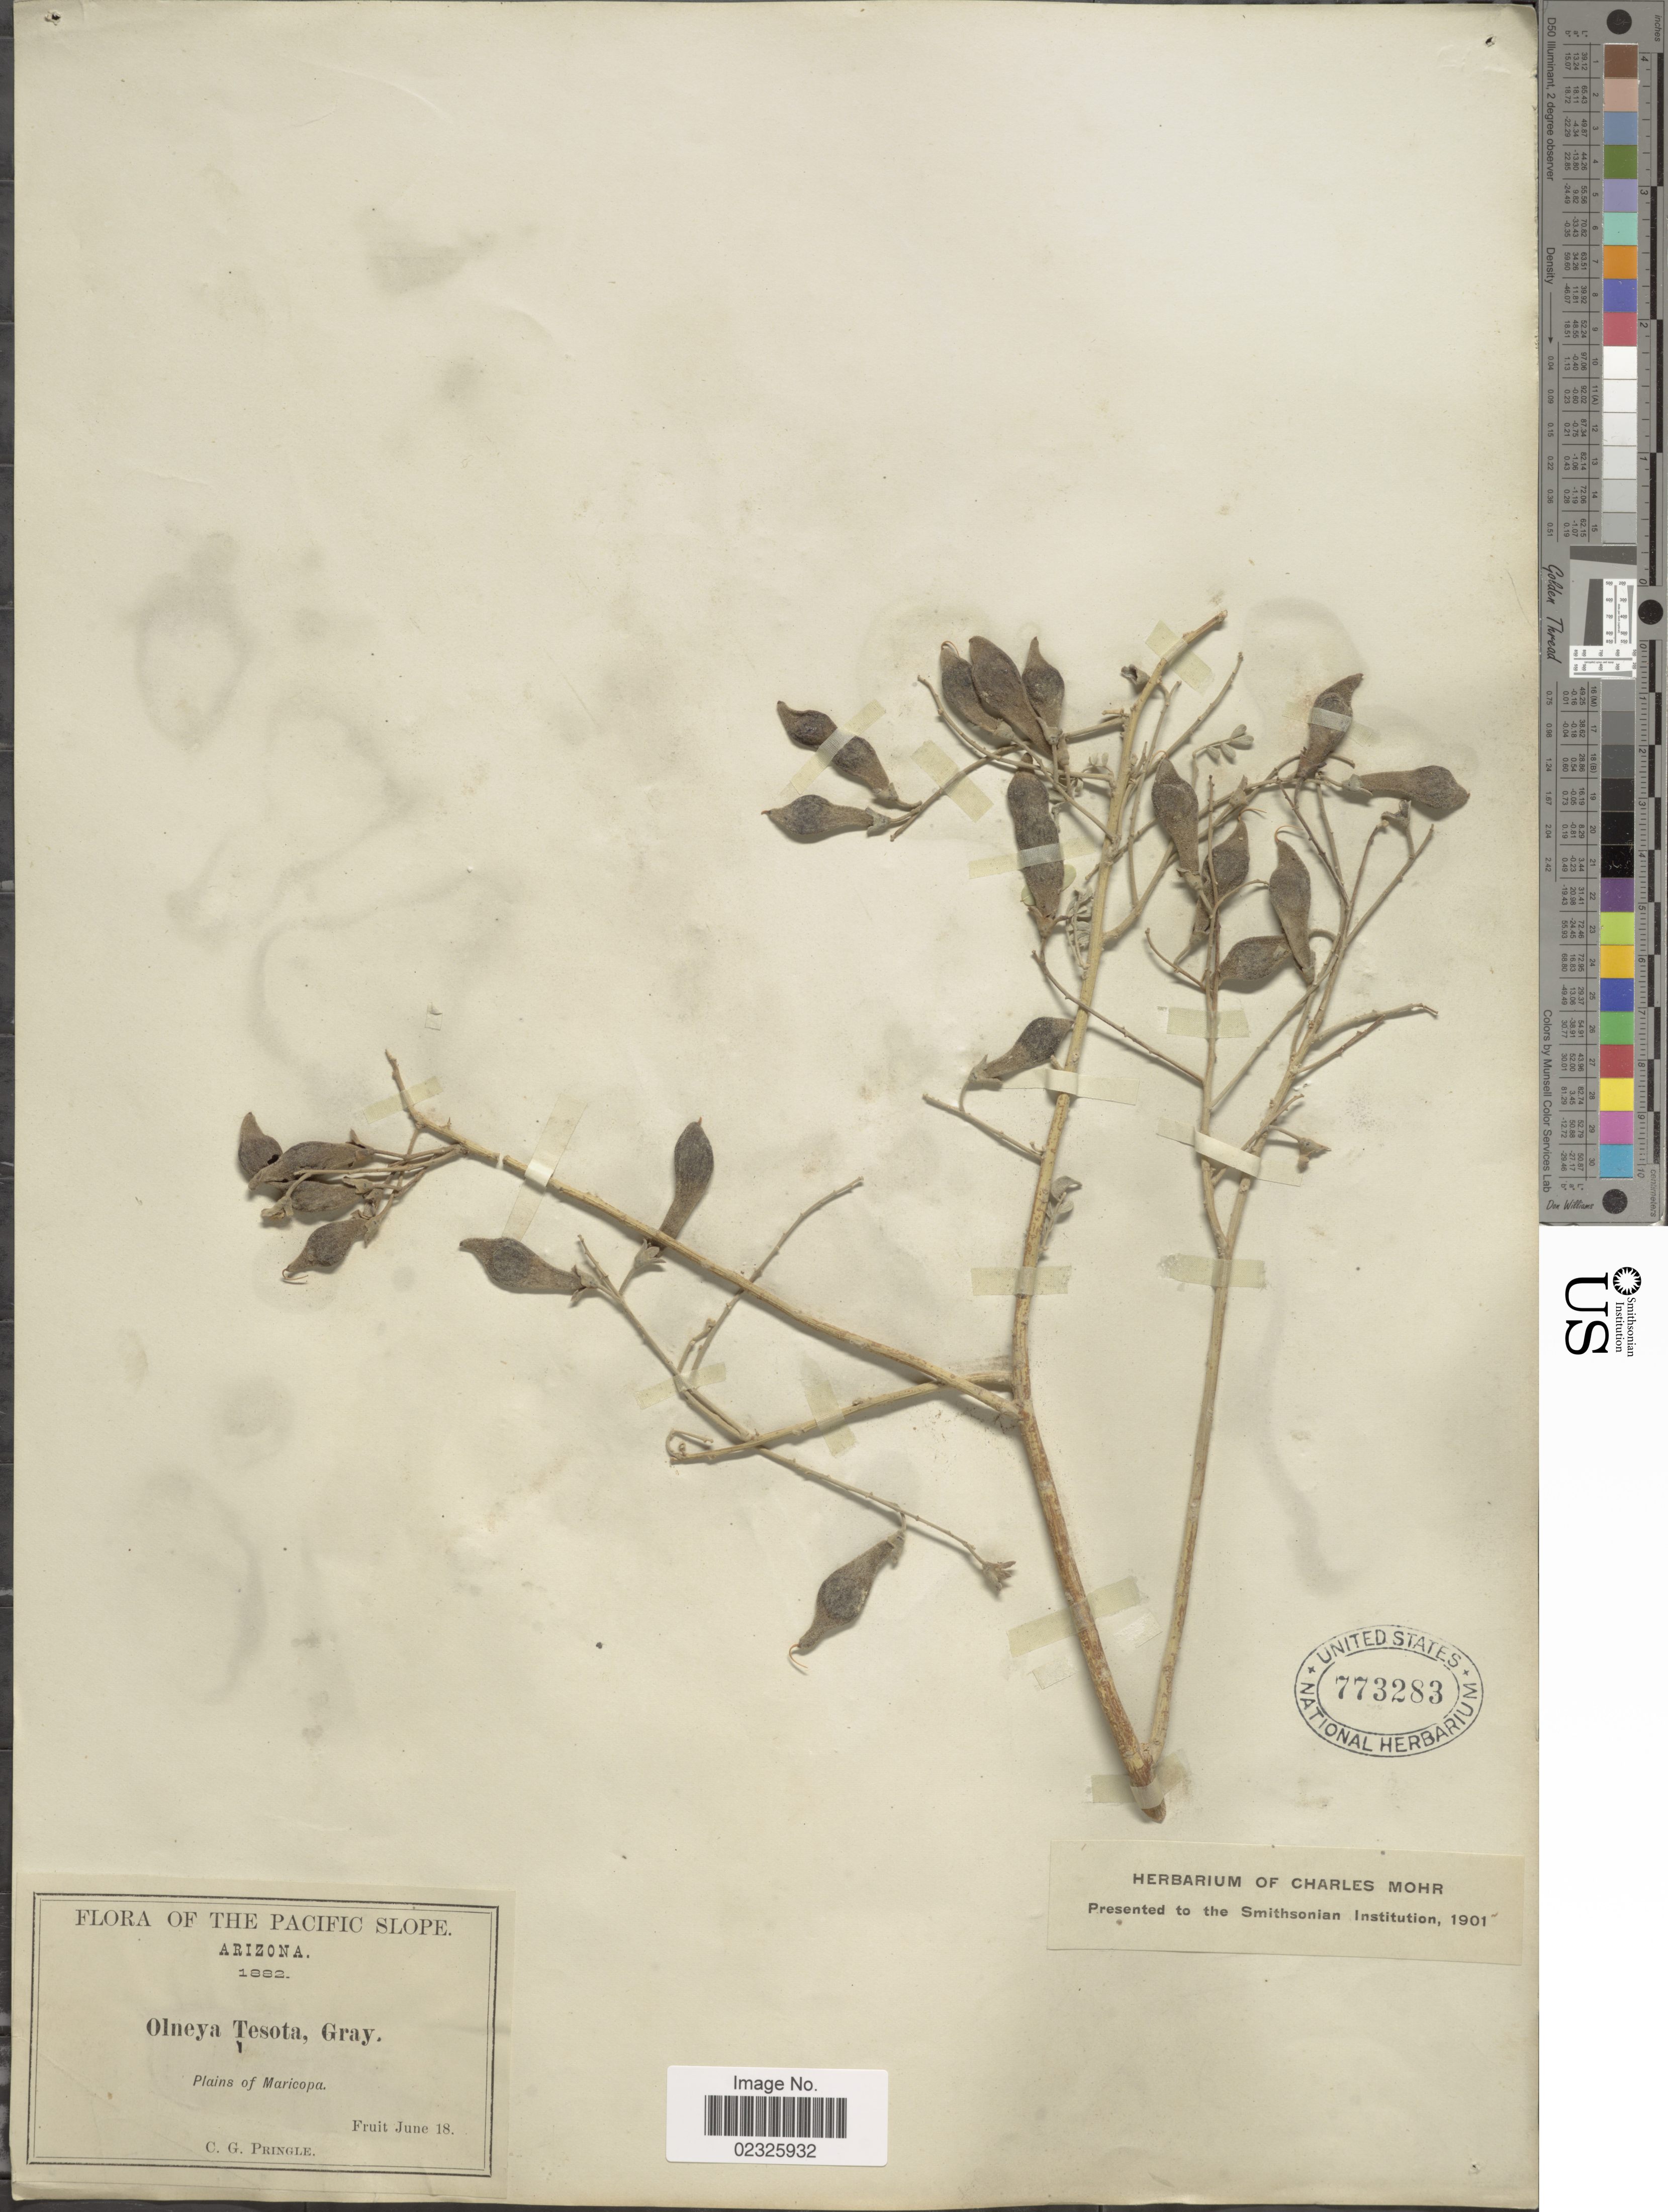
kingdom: Plantae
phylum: Tracheophyta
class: Magnoliopsida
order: Fabales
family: Fabaceae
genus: Olneya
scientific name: Olneya tesota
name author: A. Gray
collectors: C. G. Pringle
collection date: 1882-06-18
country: United States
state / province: Arizona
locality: The Pacific Slope, plains of Maricopa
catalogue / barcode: US 773283